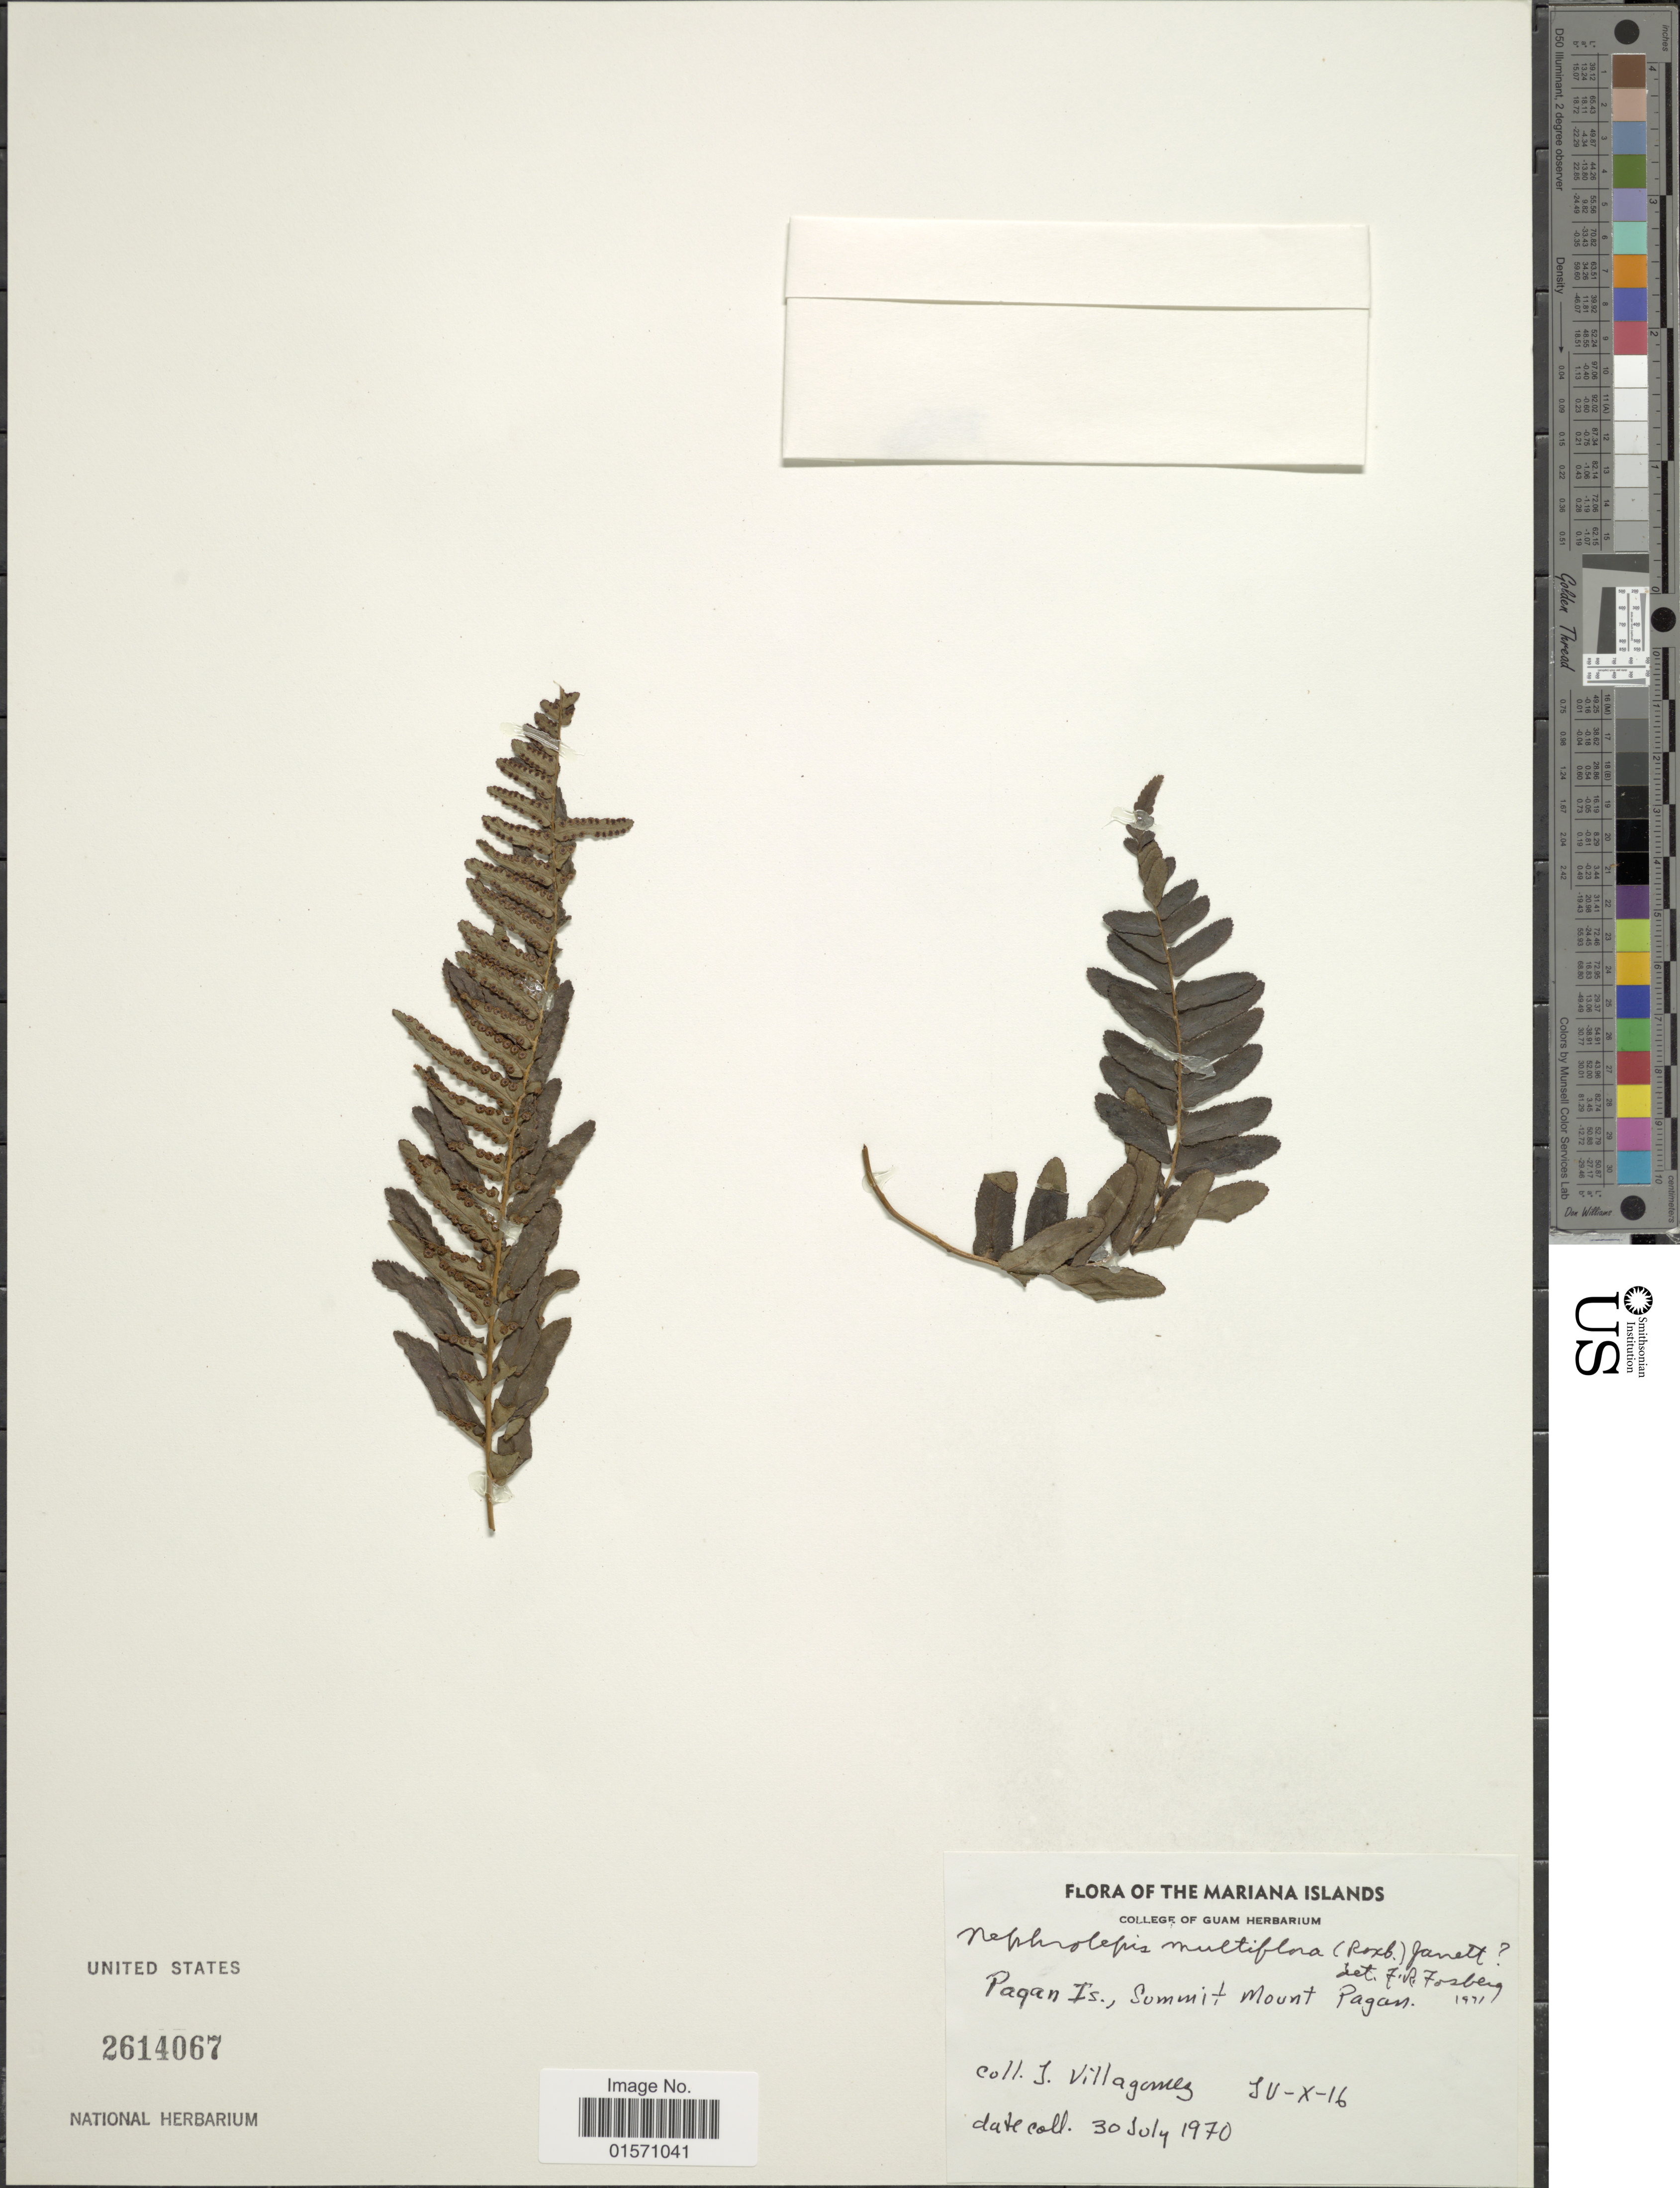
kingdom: Plantae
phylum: Tracheophyta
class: Polypodiopsida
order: Polypodiales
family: Nephrolepidaceae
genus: Nephrolepis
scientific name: Nephrolepis lauterbachii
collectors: J. Villagomez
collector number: IU-X-16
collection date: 1970-07-30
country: Northern Mariana Islands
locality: Mariana Islands. Pagan Is., Summit Mount Pagan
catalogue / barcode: US 2614067